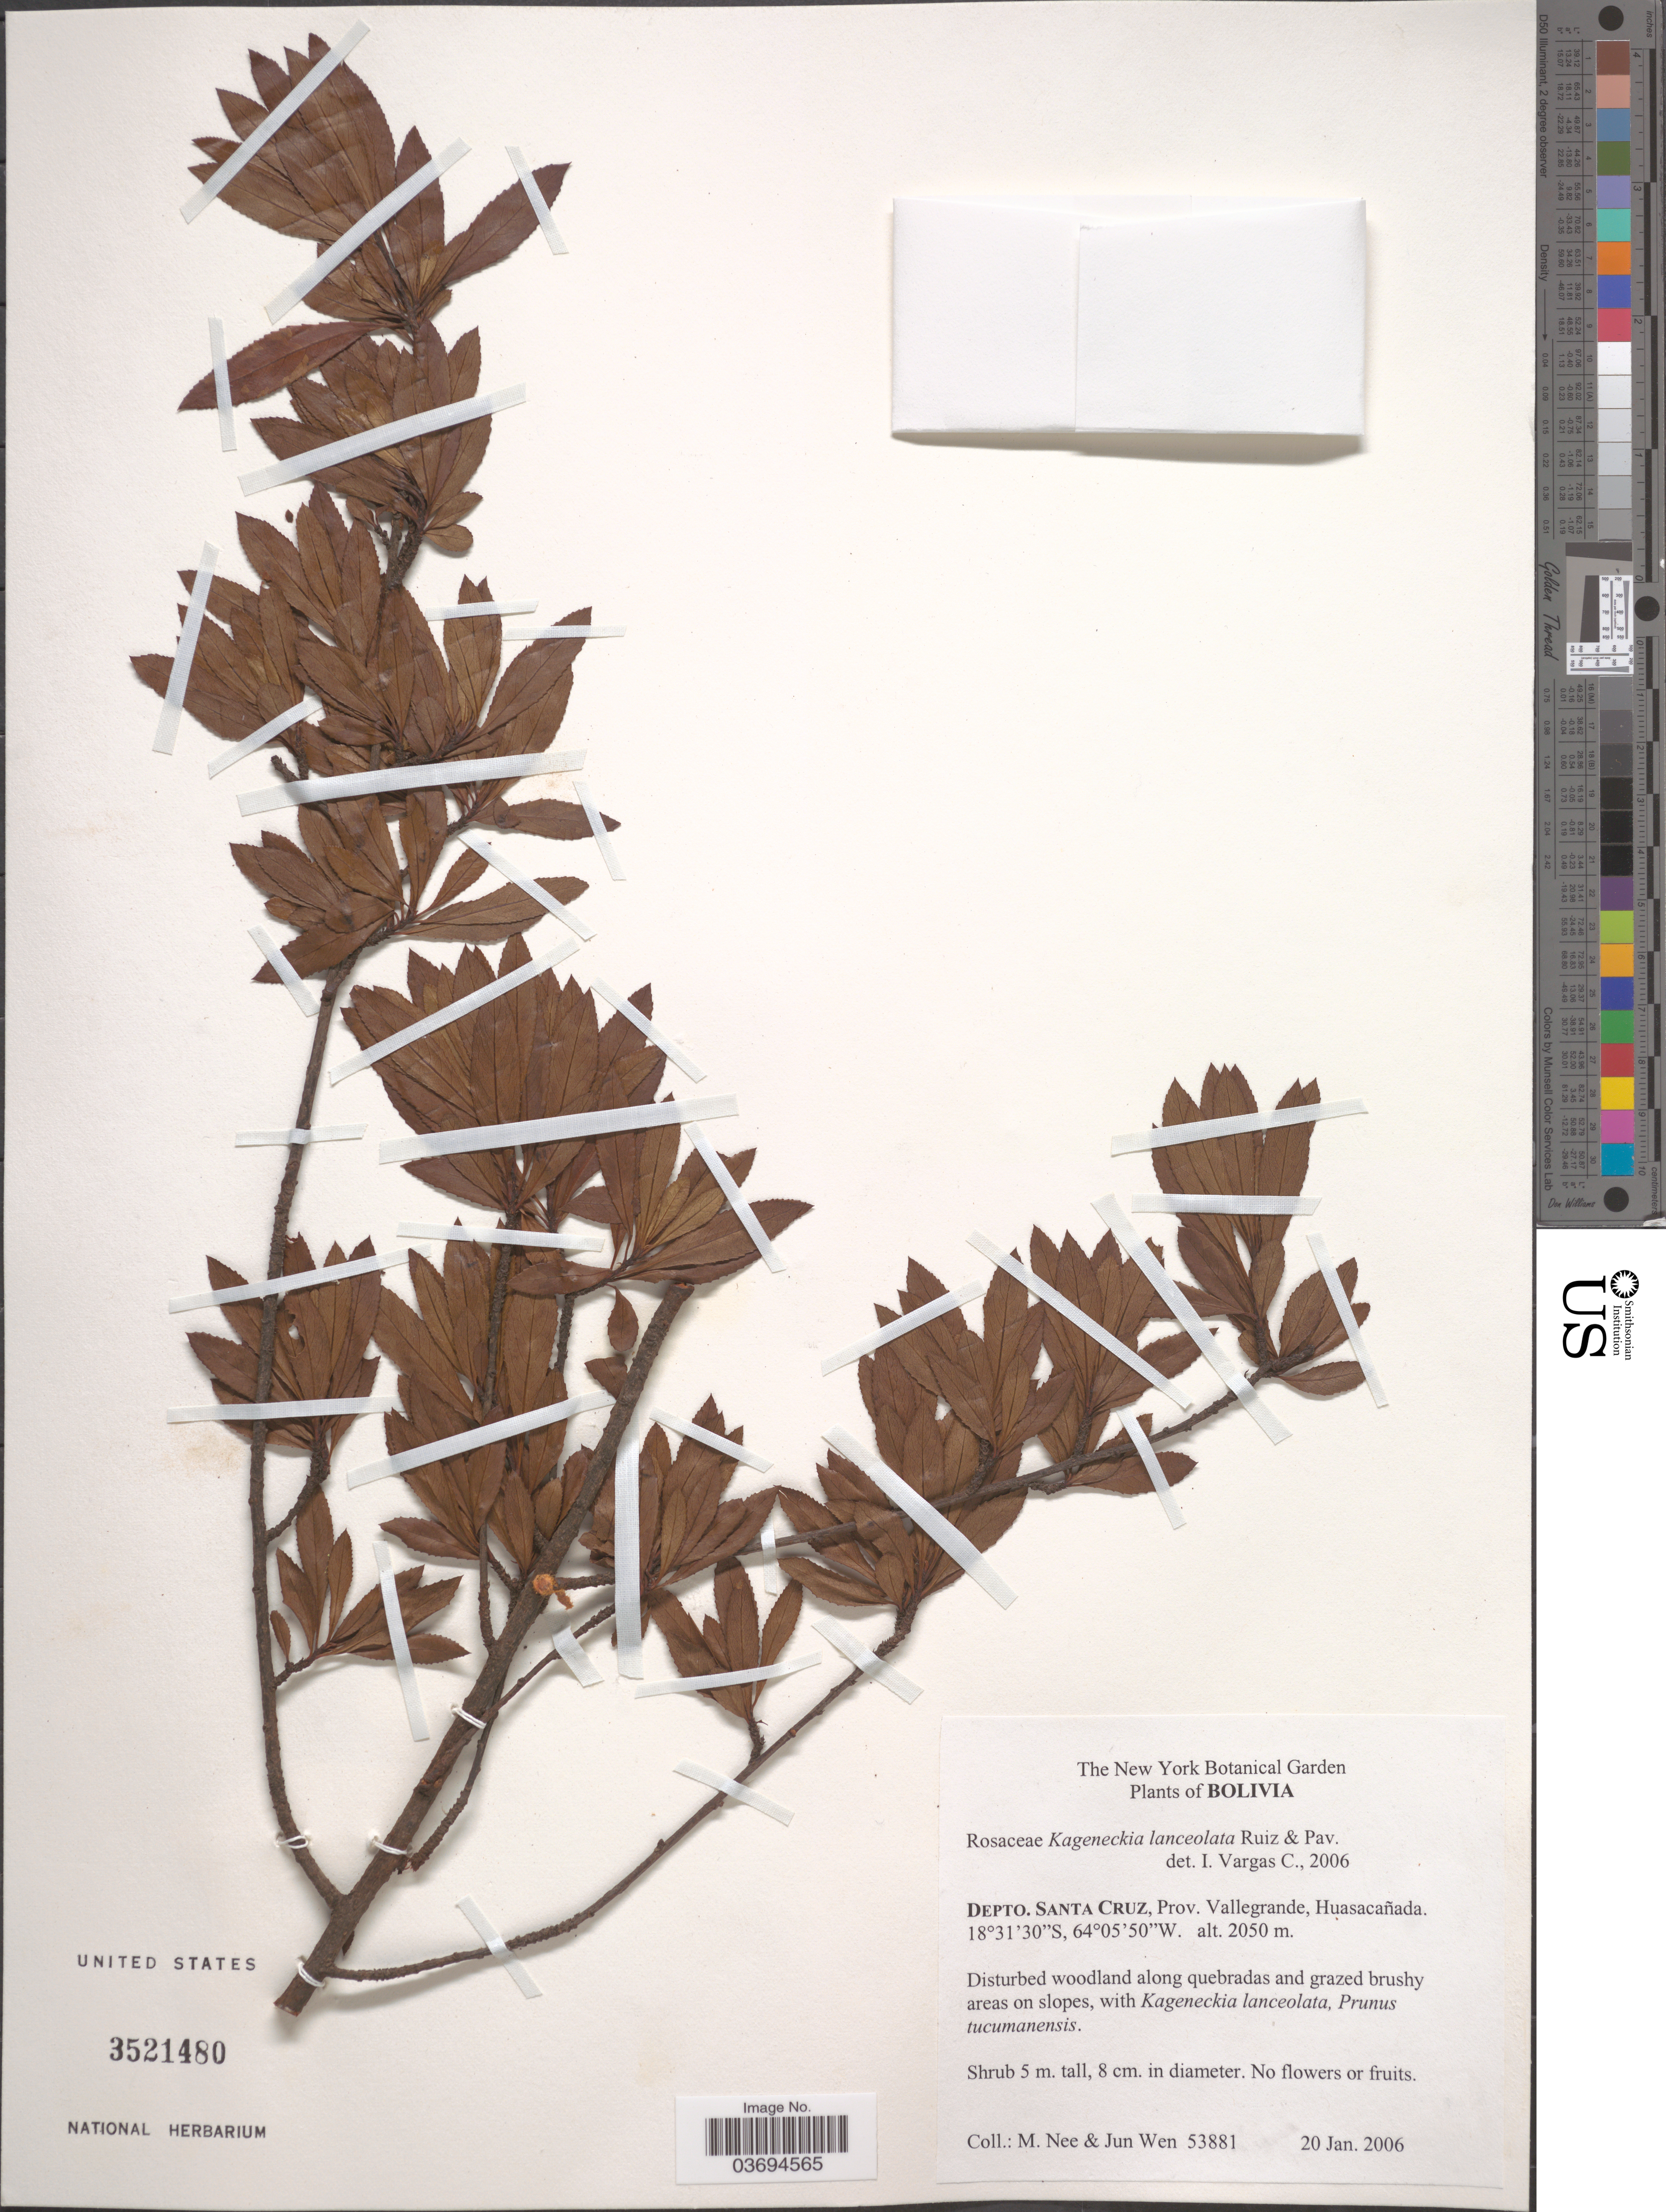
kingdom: Plantae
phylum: Tracheophyta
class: Magnoliopsida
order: Rosales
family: Rosaceae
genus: Kageneckia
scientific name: Kageneckia lanceolata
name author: Ruiz & Pav.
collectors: M. Nee & J. Wen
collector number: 53881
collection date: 2006-01-20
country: Bolivia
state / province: Santa Cruz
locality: Depto. Santa Cruz, Prov. Vallegrande, Huasacañada.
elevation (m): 2050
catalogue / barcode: US 3521480